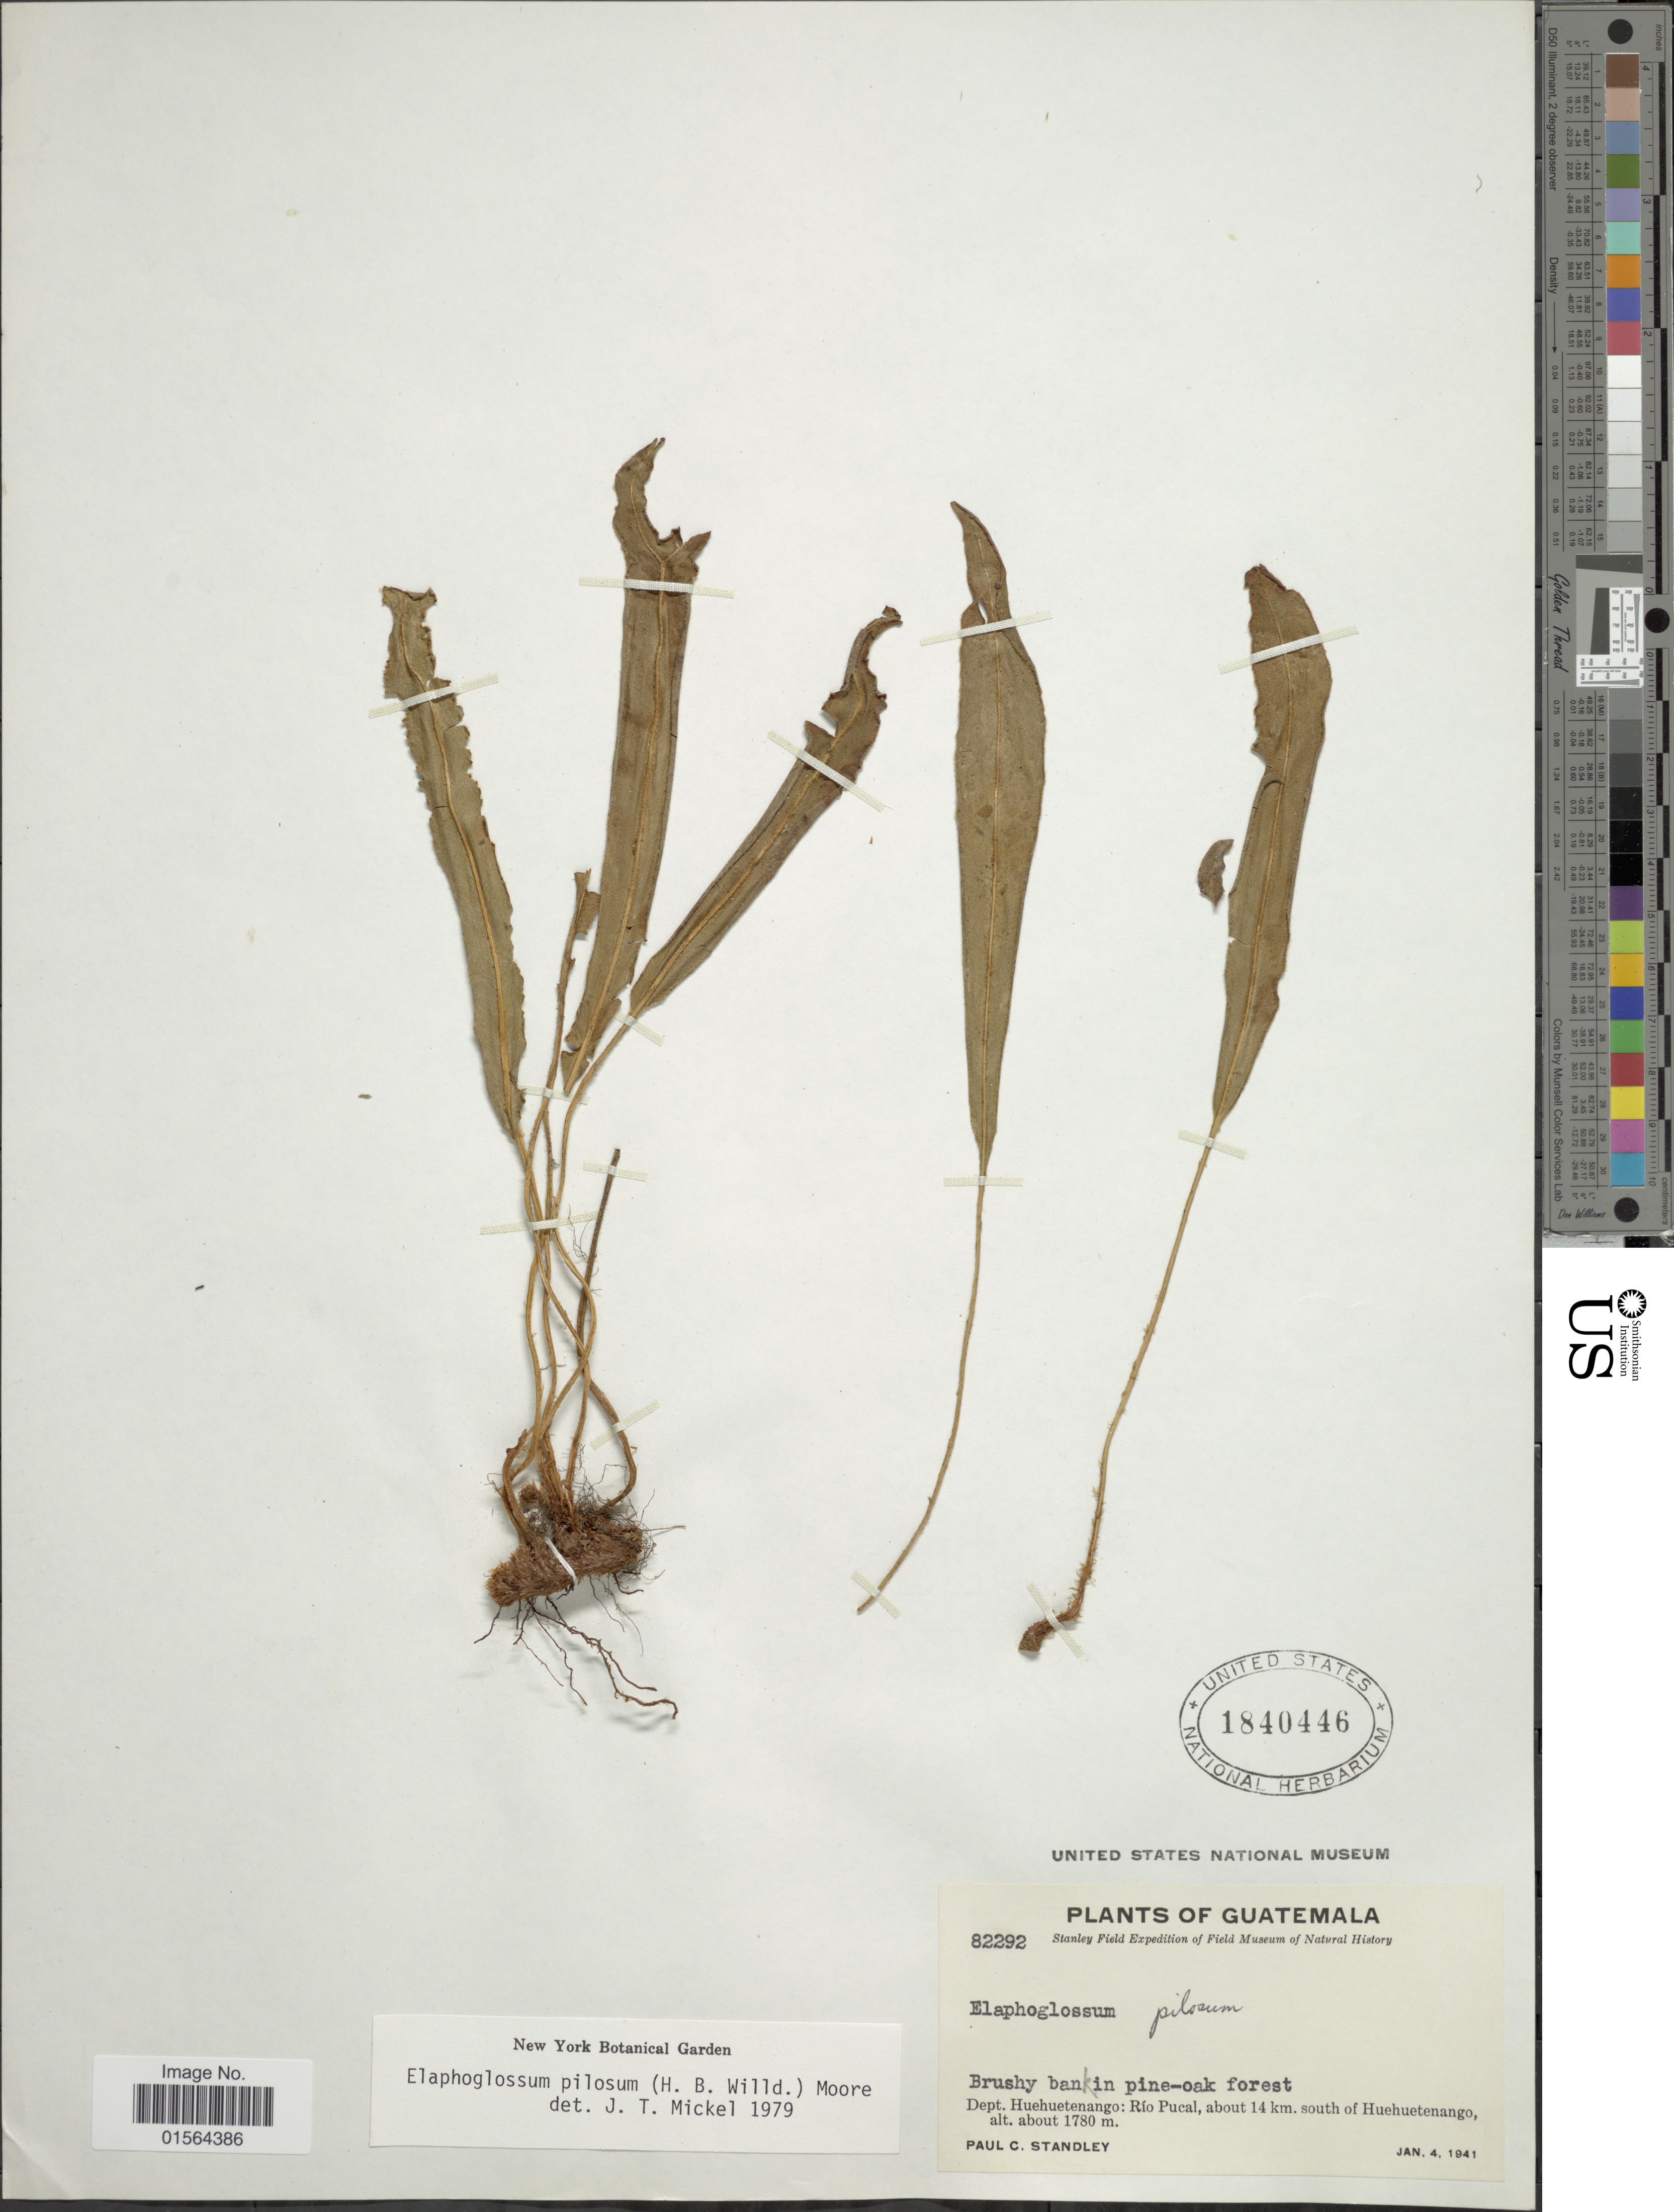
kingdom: Plantae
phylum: Tracheophyta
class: Polypodiopsida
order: Polypodiales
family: Dryopteridaceae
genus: Elaphoglossum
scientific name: Elaphoglossum muelleri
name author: (E. Fourn.) C. Chr.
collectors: P. C. Standley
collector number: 82292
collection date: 1941-01-04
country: Guatemala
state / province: Huehuetenango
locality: Dept. Huehuetenango: Rio Pucal, about 14 km km. south of Huehuetenango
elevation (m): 1780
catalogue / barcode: US 1840446